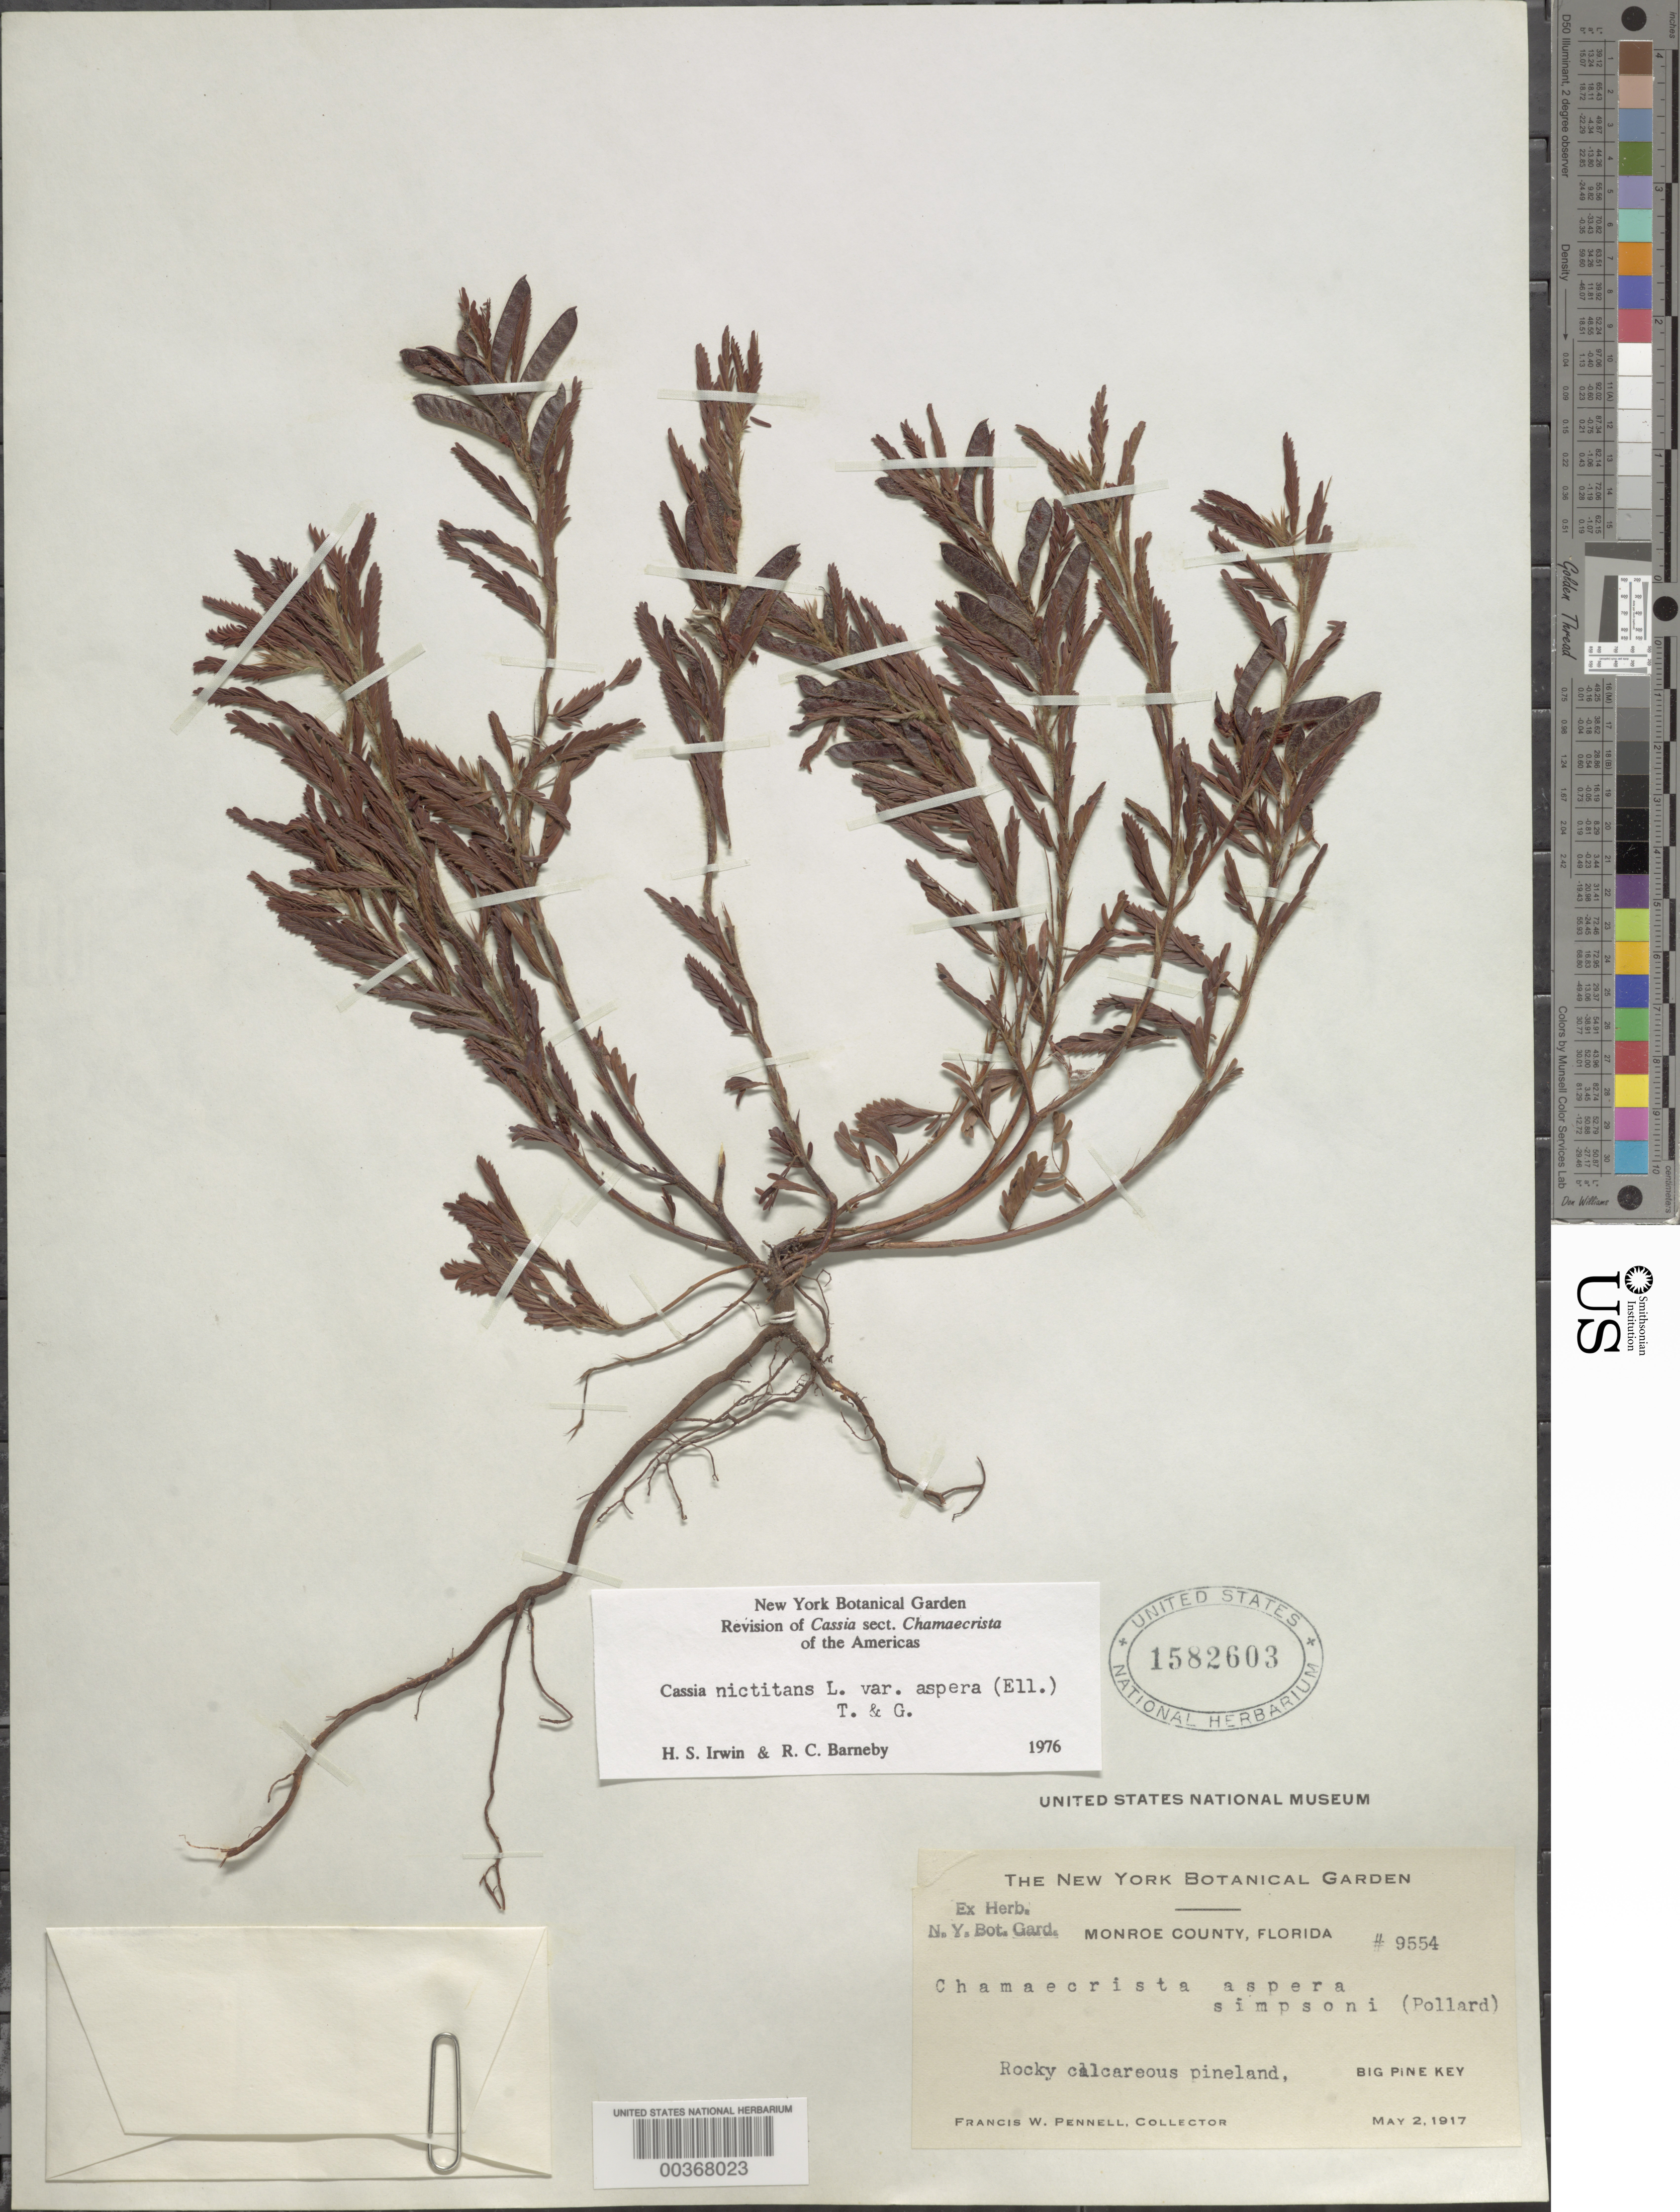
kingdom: Plantae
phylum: Tracheophyta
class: Magnoliopsida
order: Fabales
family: Fabaceae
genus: Chamaecrista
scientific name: Chamaecrista nictitans var. aspera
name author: (Muhl. ex Elliot) H.S. Irwin & Barneby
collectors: F. W. Pennell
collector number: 9554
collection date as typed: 02 May 1917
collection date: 1917-05-02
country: United States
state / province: Florida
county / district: Monroe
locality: Big pine key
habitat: Rocky calcareous pineland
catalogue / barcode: US 1582603